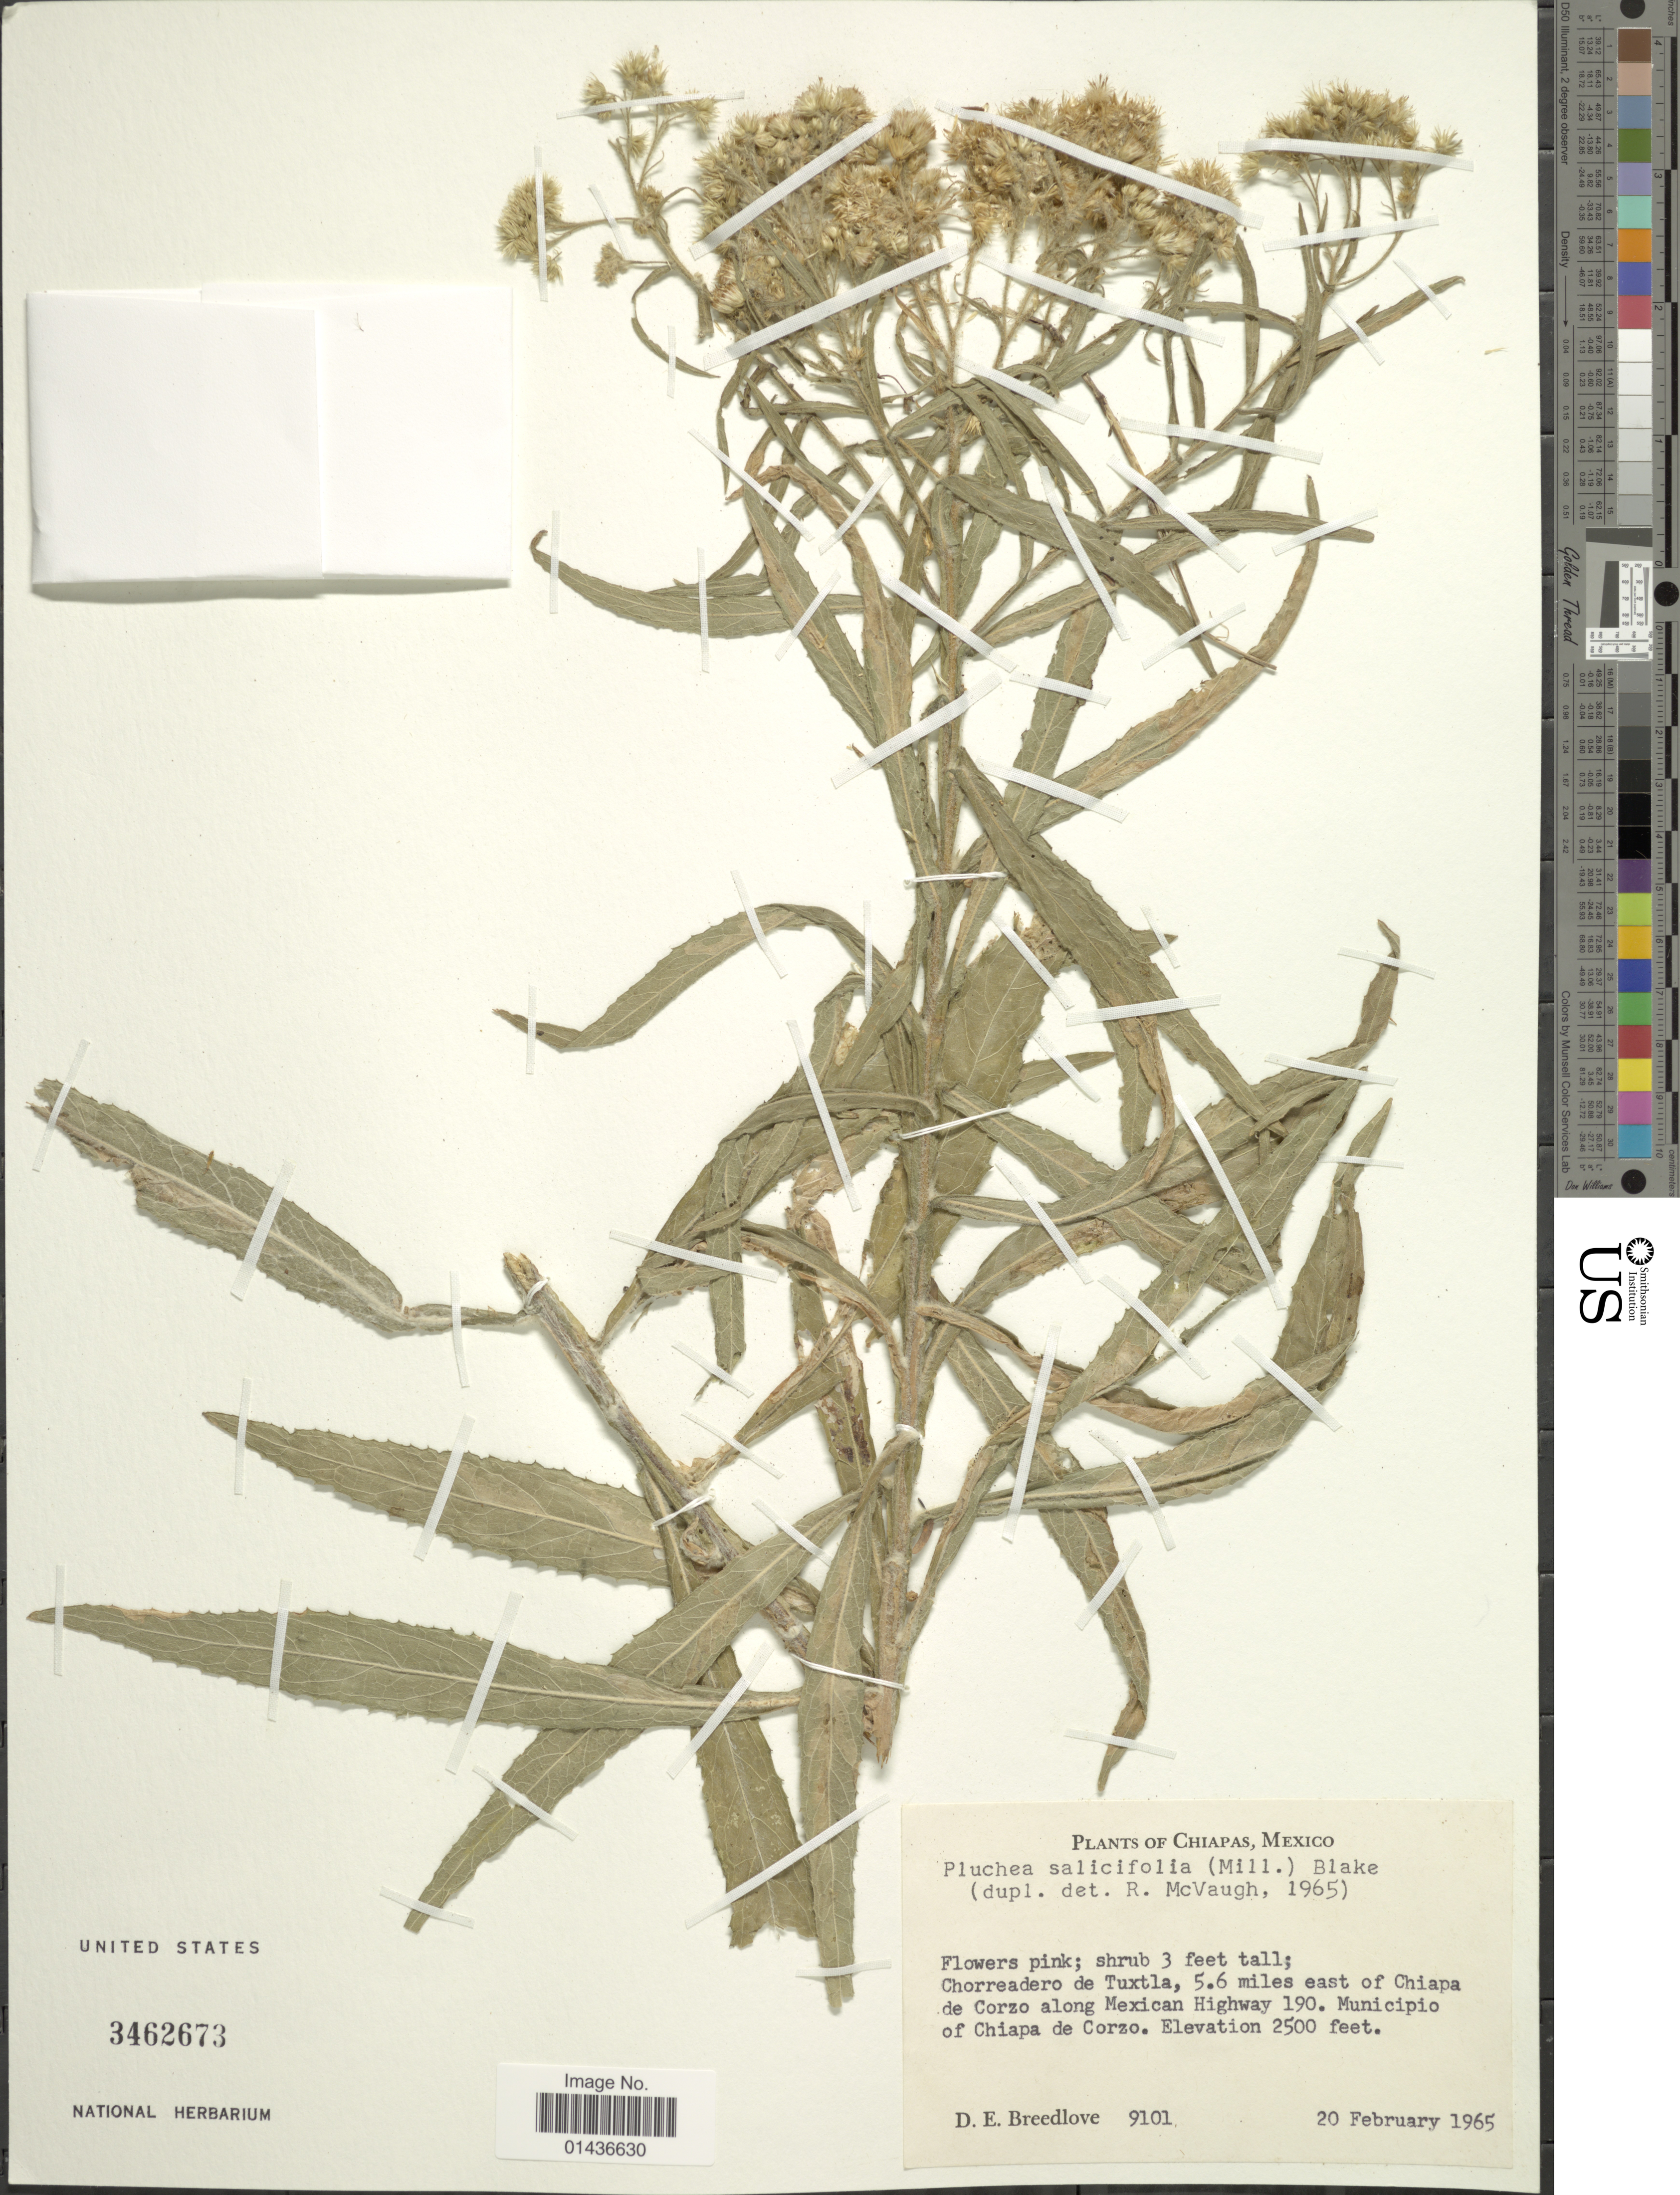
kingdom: Plantae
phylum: Tracheophyta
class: Magnoliopsida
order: Asterales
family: Asteraceae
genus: Pluchea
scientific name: Pluchea salicifolia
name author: (Mill.) S.F. Blake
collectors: D. E. Breedlove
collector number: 9101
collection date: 1965-02-20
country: Mexico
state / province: Chiapas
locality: Chorreadero de Tuxtla, 5.6 miles east of Chiapa de Corzo along Mexican Highway 190, Municipio of Chiapa de Corzo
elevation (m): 762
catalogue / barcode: US 3462673